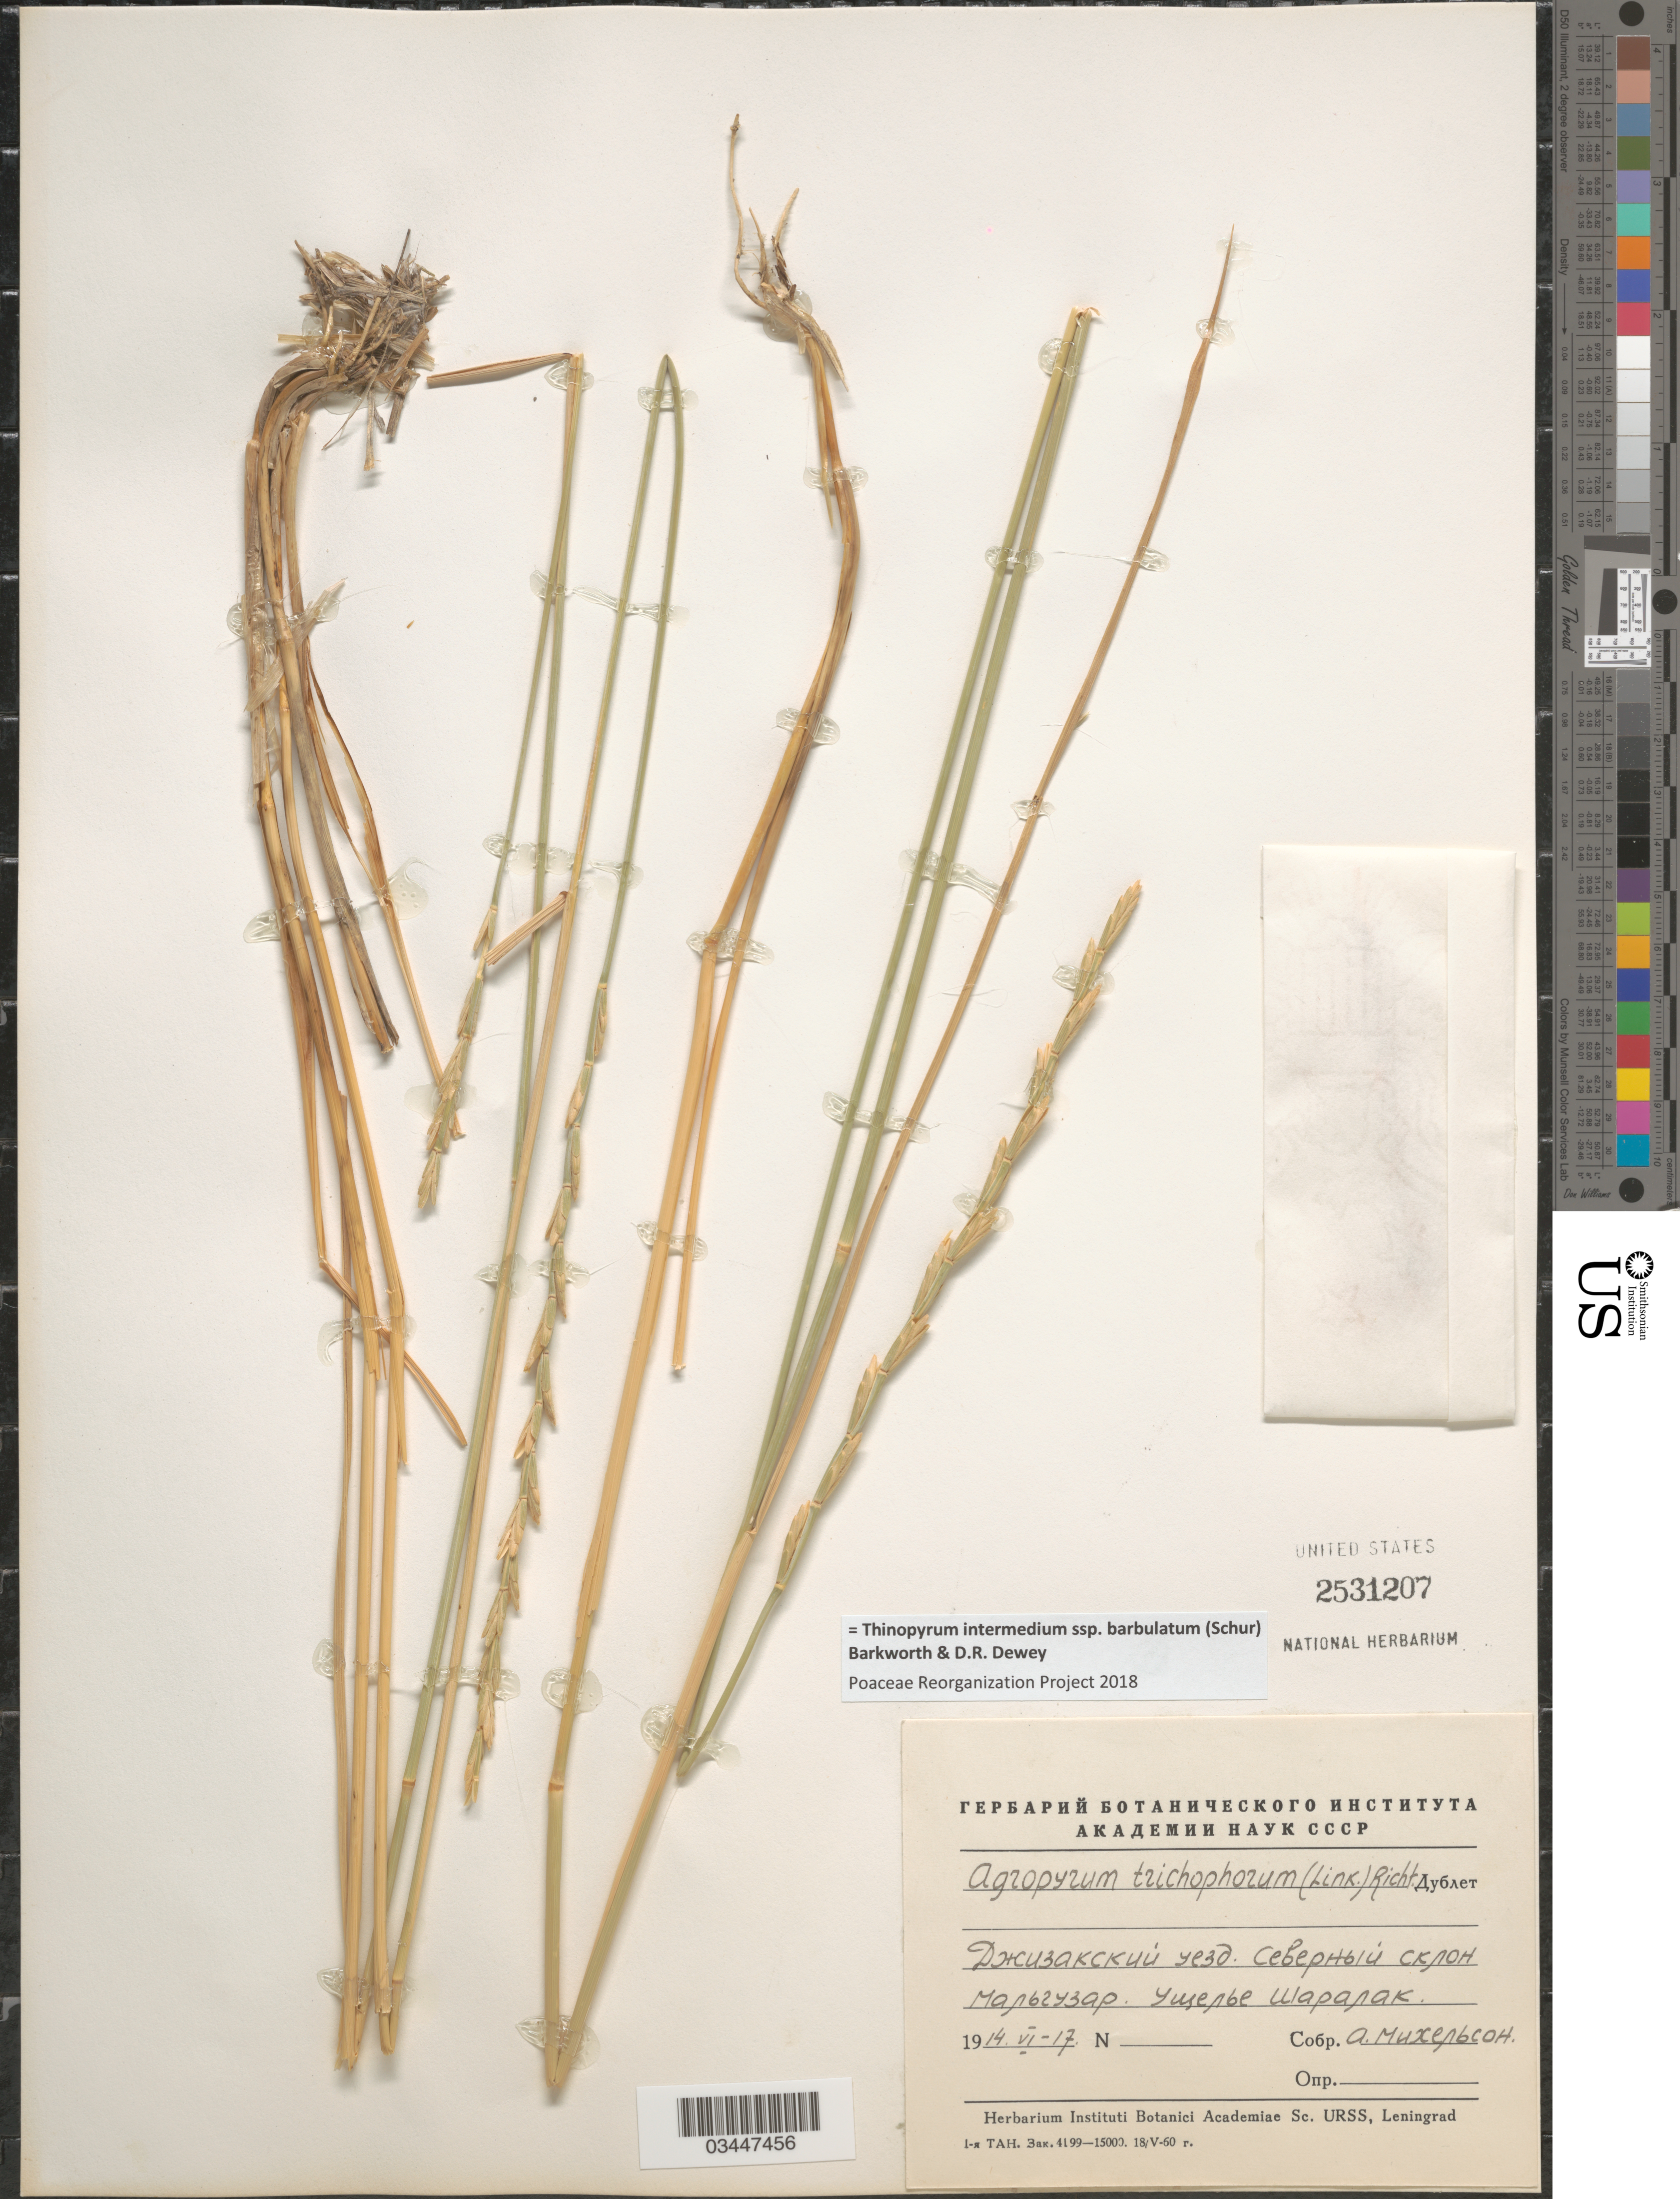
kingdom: Plantae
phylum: Tracheophyta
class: Liliopsida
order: Poales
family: Poaceae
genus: Thinopyrum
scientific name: Thinopyrum intermedium subsp. barbulatum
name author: (Schur) Barkworth & Dewey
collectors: A. Mikhelson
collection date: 1914-06-17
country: Uzbekistan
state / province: Jizzax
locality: North slopes of Malguzar, Sharalak Gorge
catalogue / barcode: US 2531207